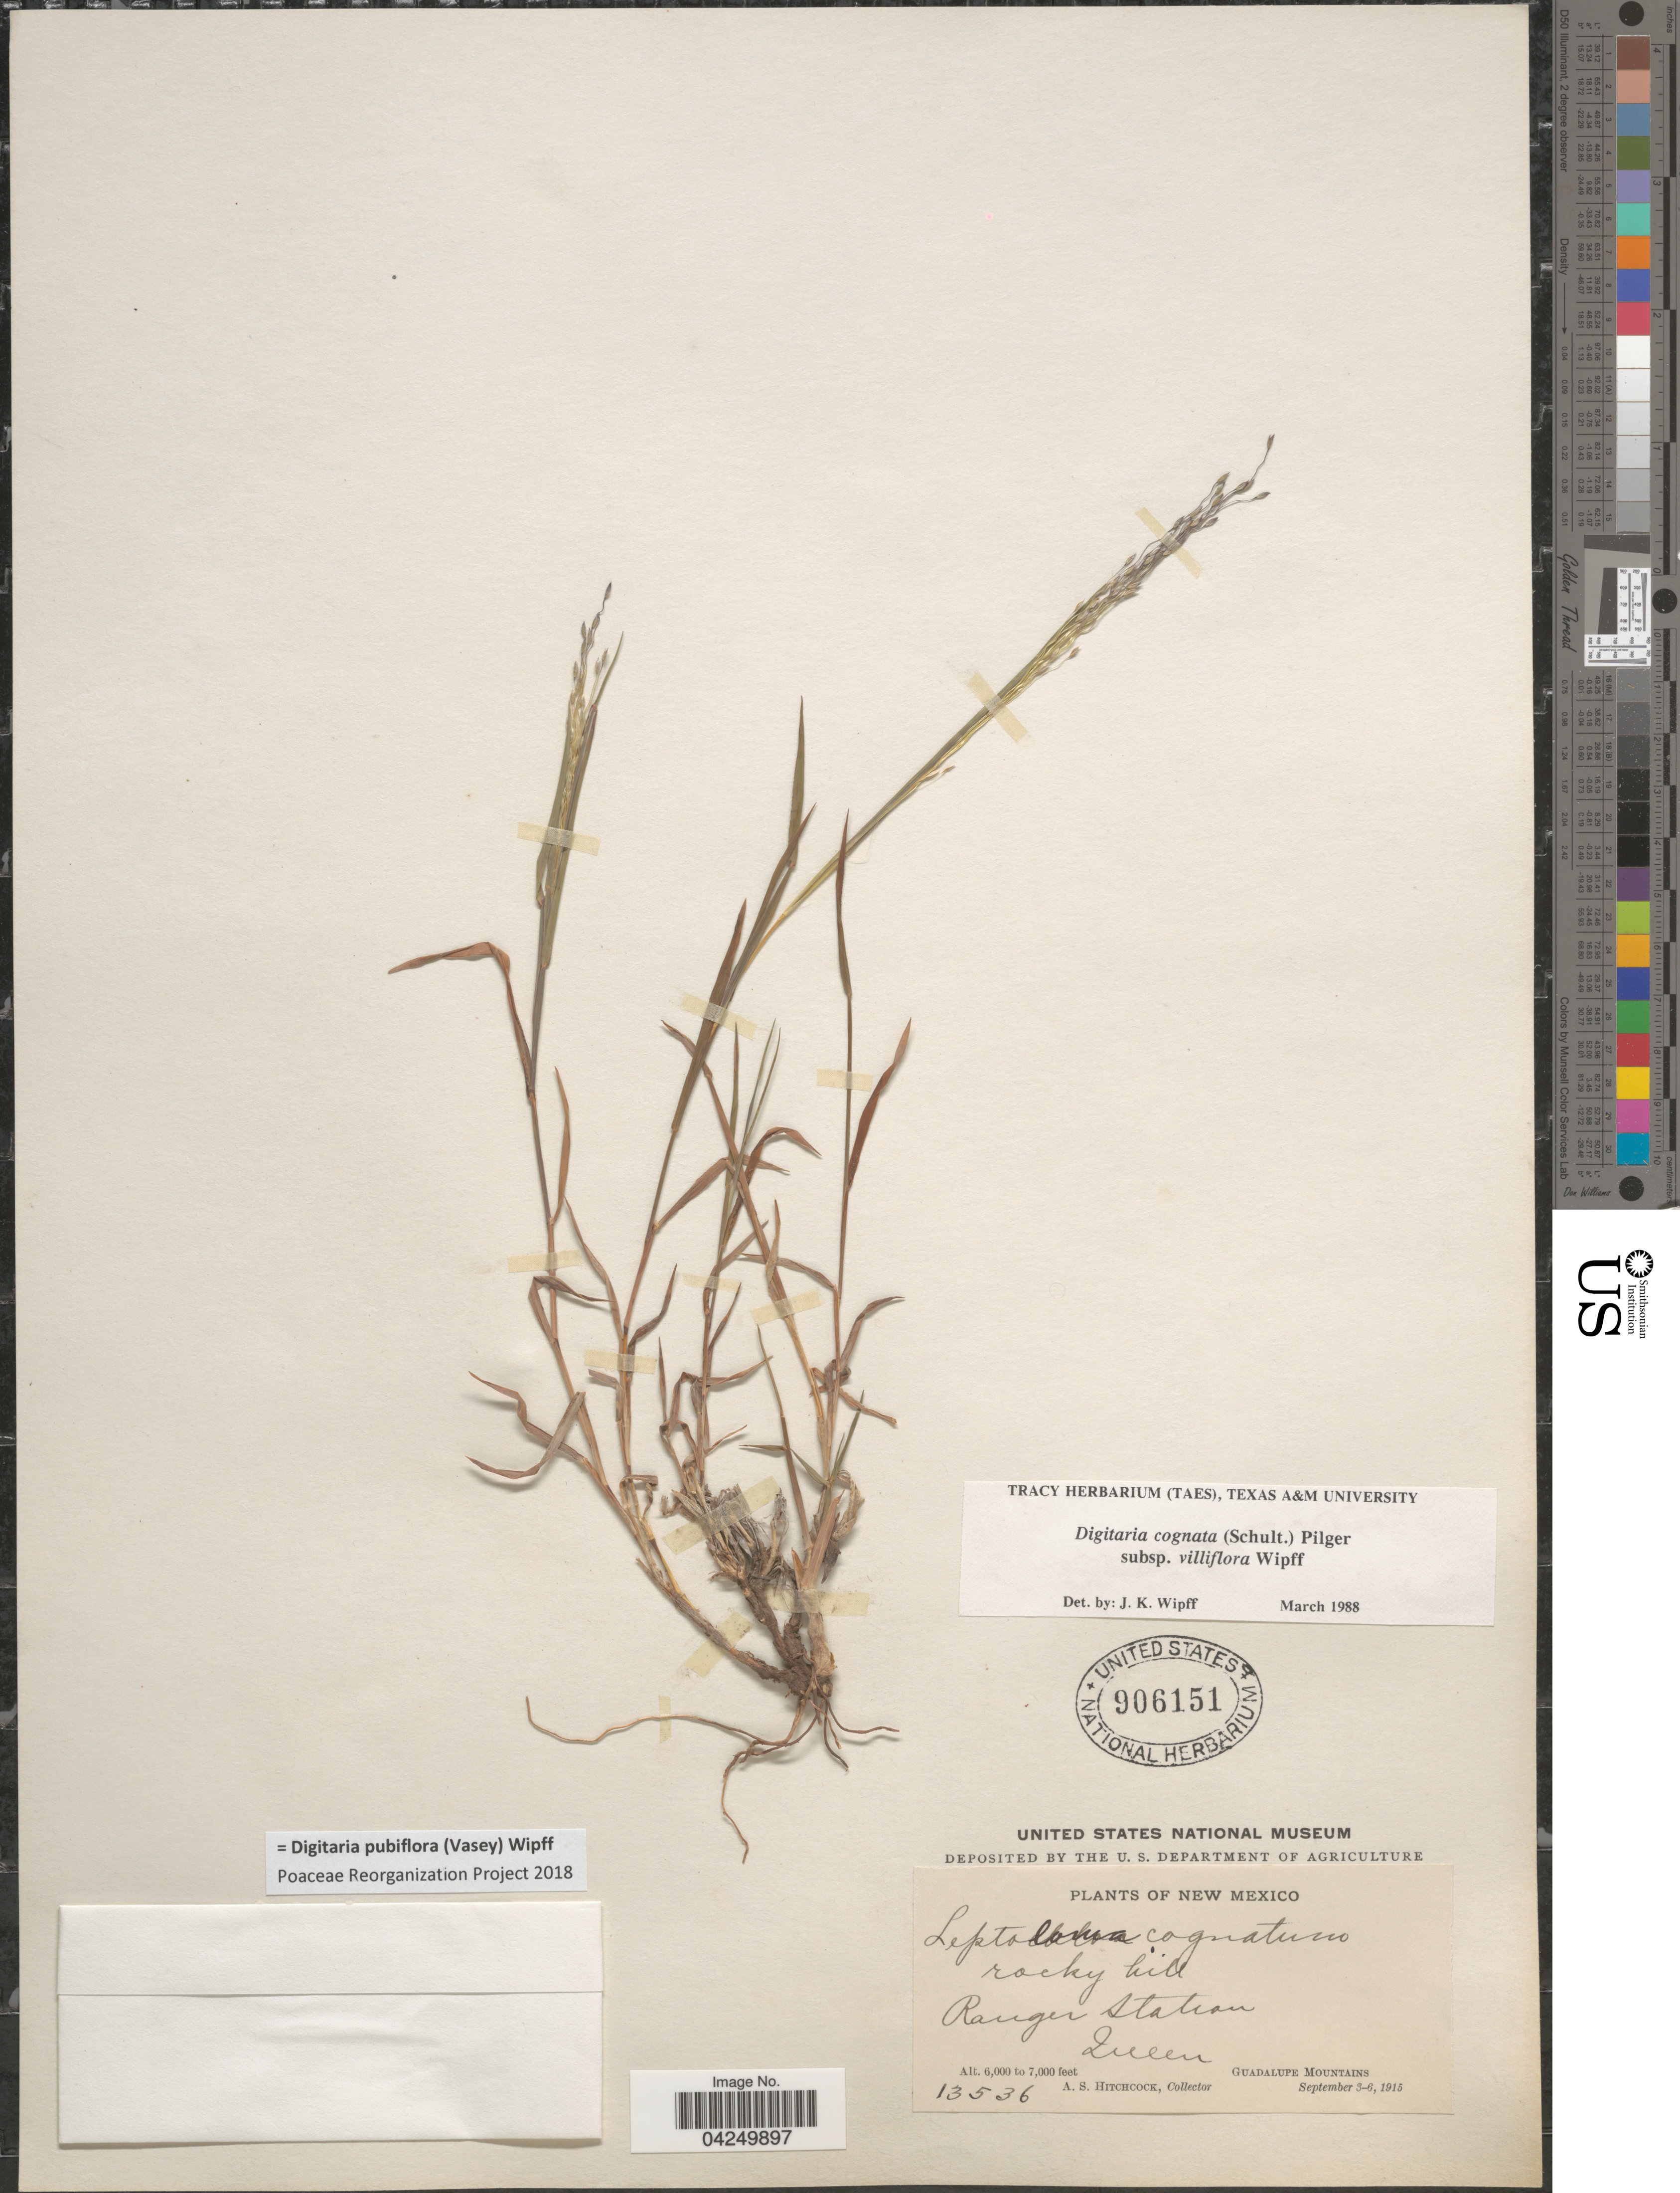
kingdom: Plantae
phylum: Tracheophyta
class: Liliopsida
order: Poales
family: Poaceae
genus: Digitaria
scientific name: Digitaria pubiflora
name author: (Vasey) Wipff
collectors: A. S. Hitchcock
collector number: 13536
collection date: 1915-09-03/1915-09-06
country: United States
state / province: New Mexico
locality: Rocky hill. Ranger Station. Queen. Guadalupe Mountains.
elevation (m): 1829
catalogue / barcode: US 906151